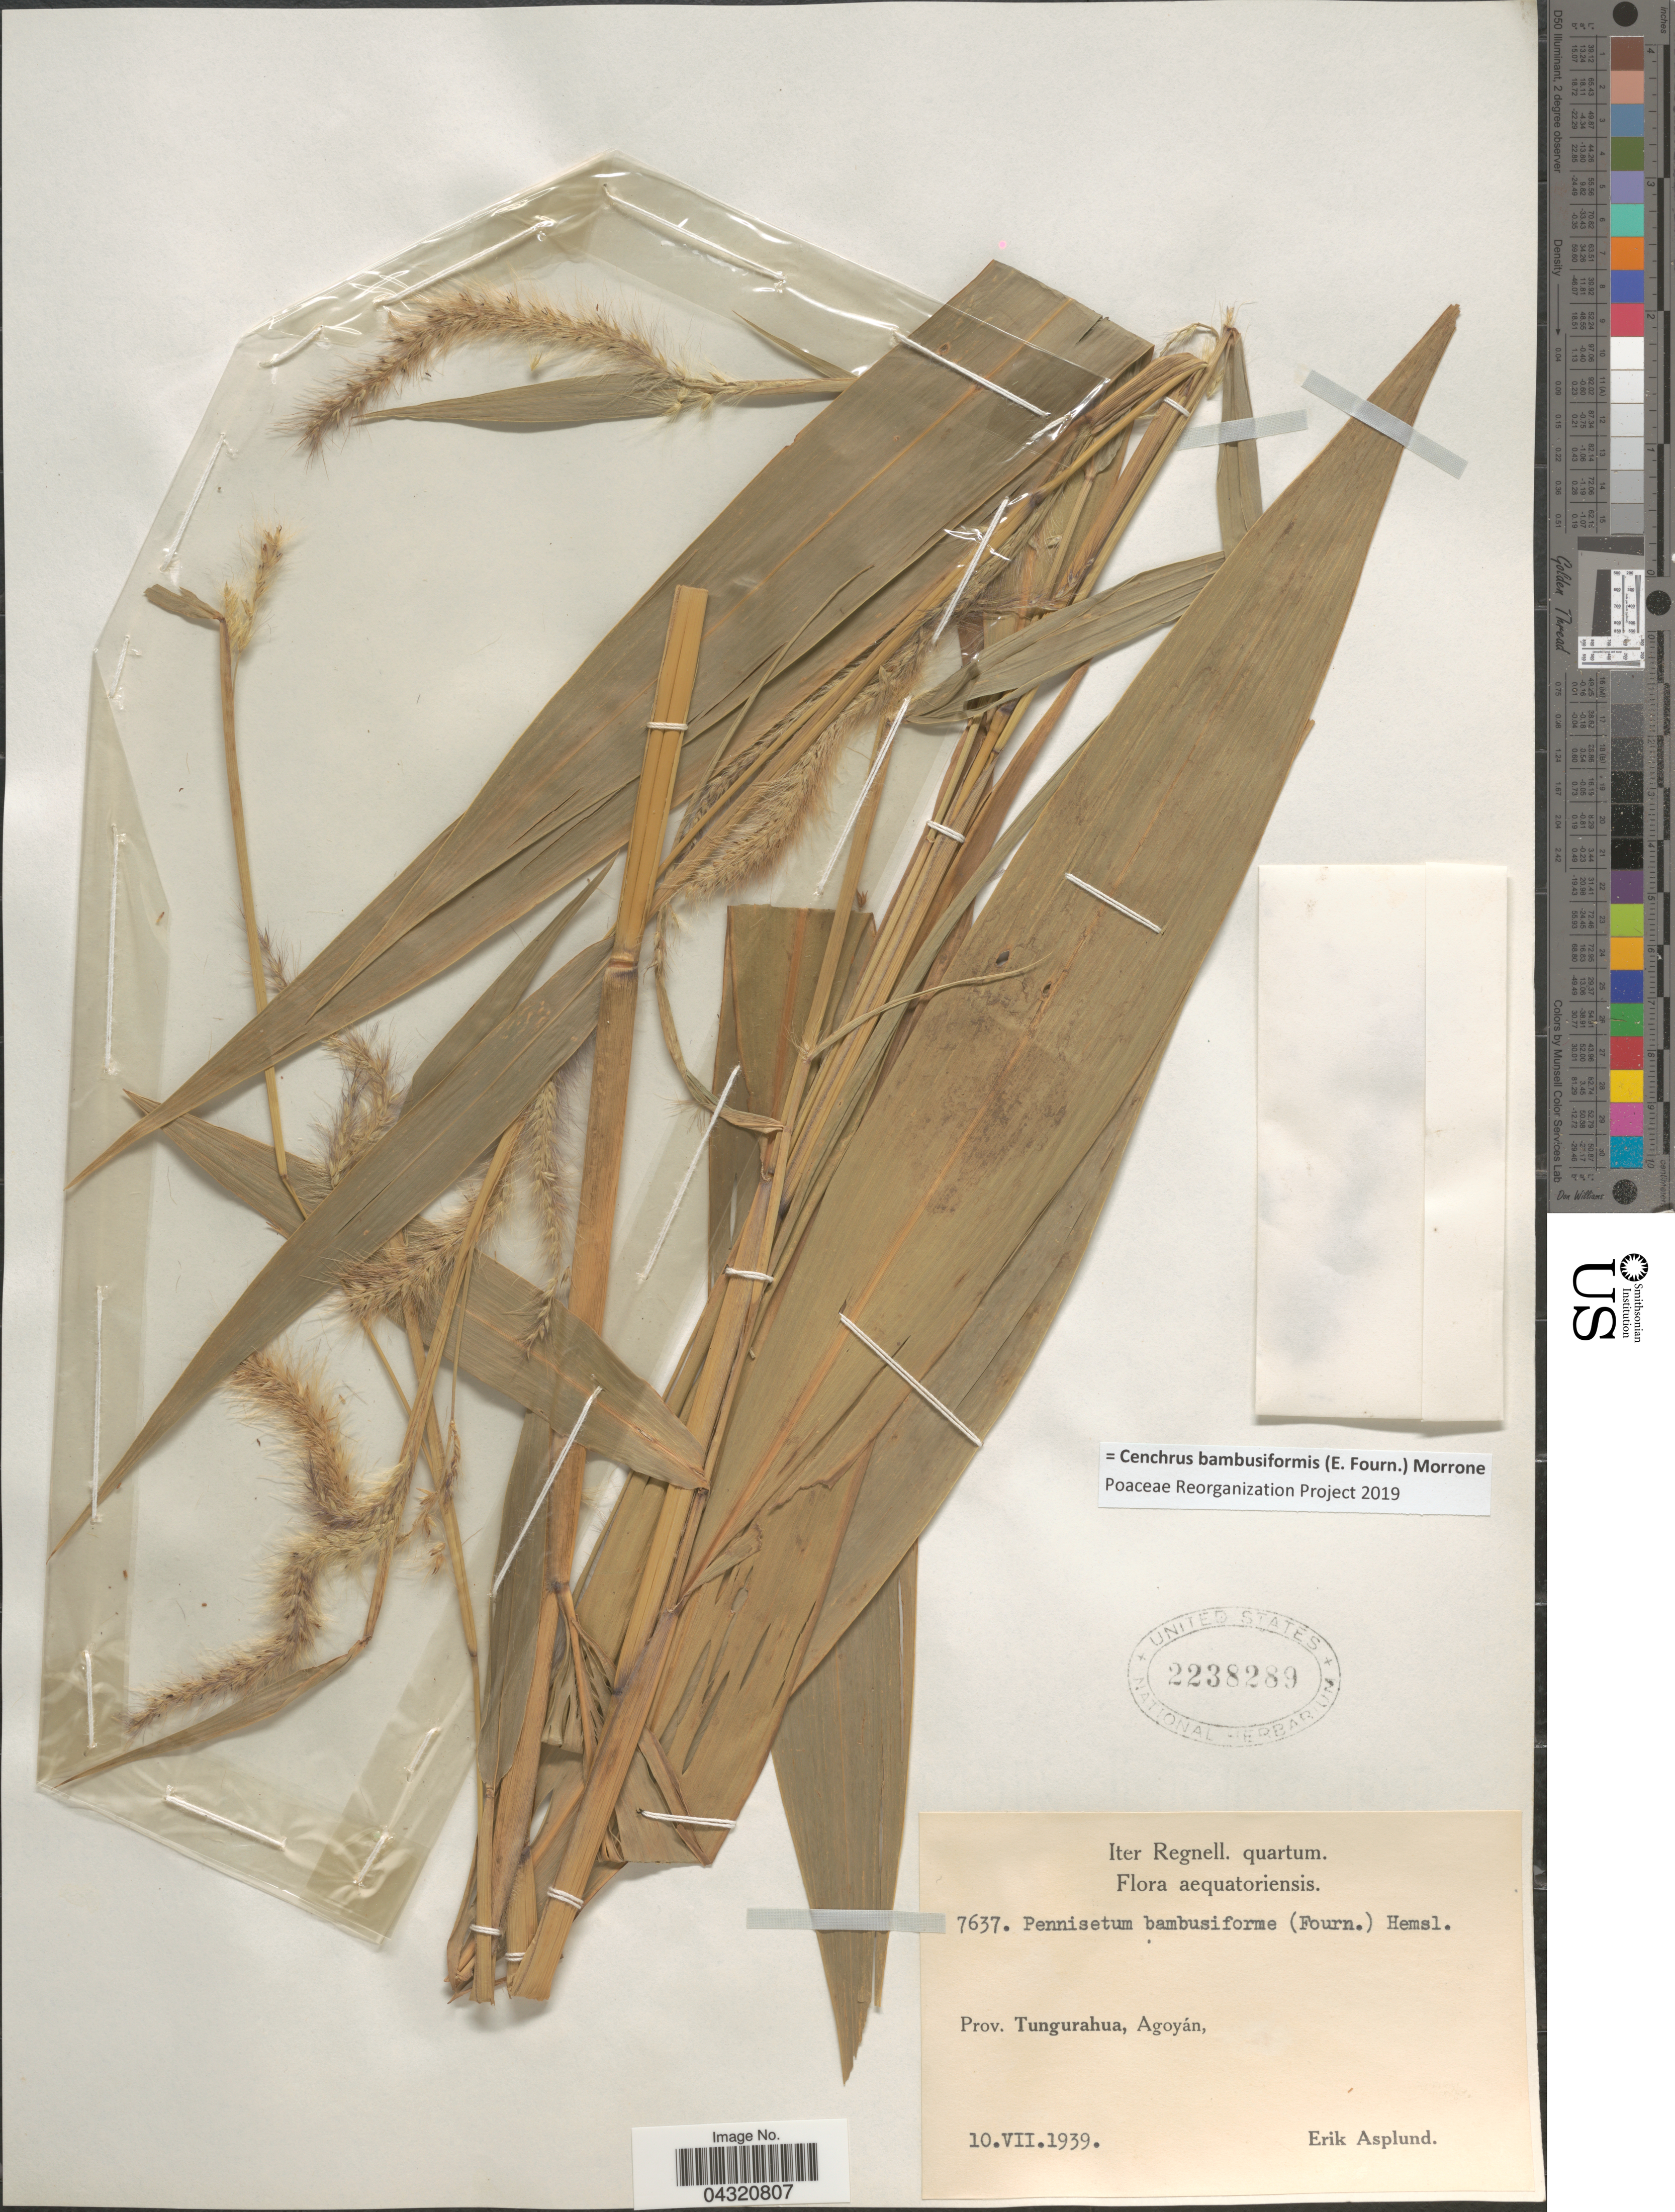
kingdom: Plantae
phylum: Tracheophyta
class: Liliopsida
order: Poales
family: Poaceae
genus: Cenchrus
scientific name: Cenchrus bambusiformis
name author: (E. Fourn.) Morrone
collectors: E. Asplund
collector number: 7637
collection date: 1939-07-10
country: Ecuador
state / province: Tungurahua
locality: Iter Regnell. quartum. Agoyán.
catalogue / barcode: US 2238289